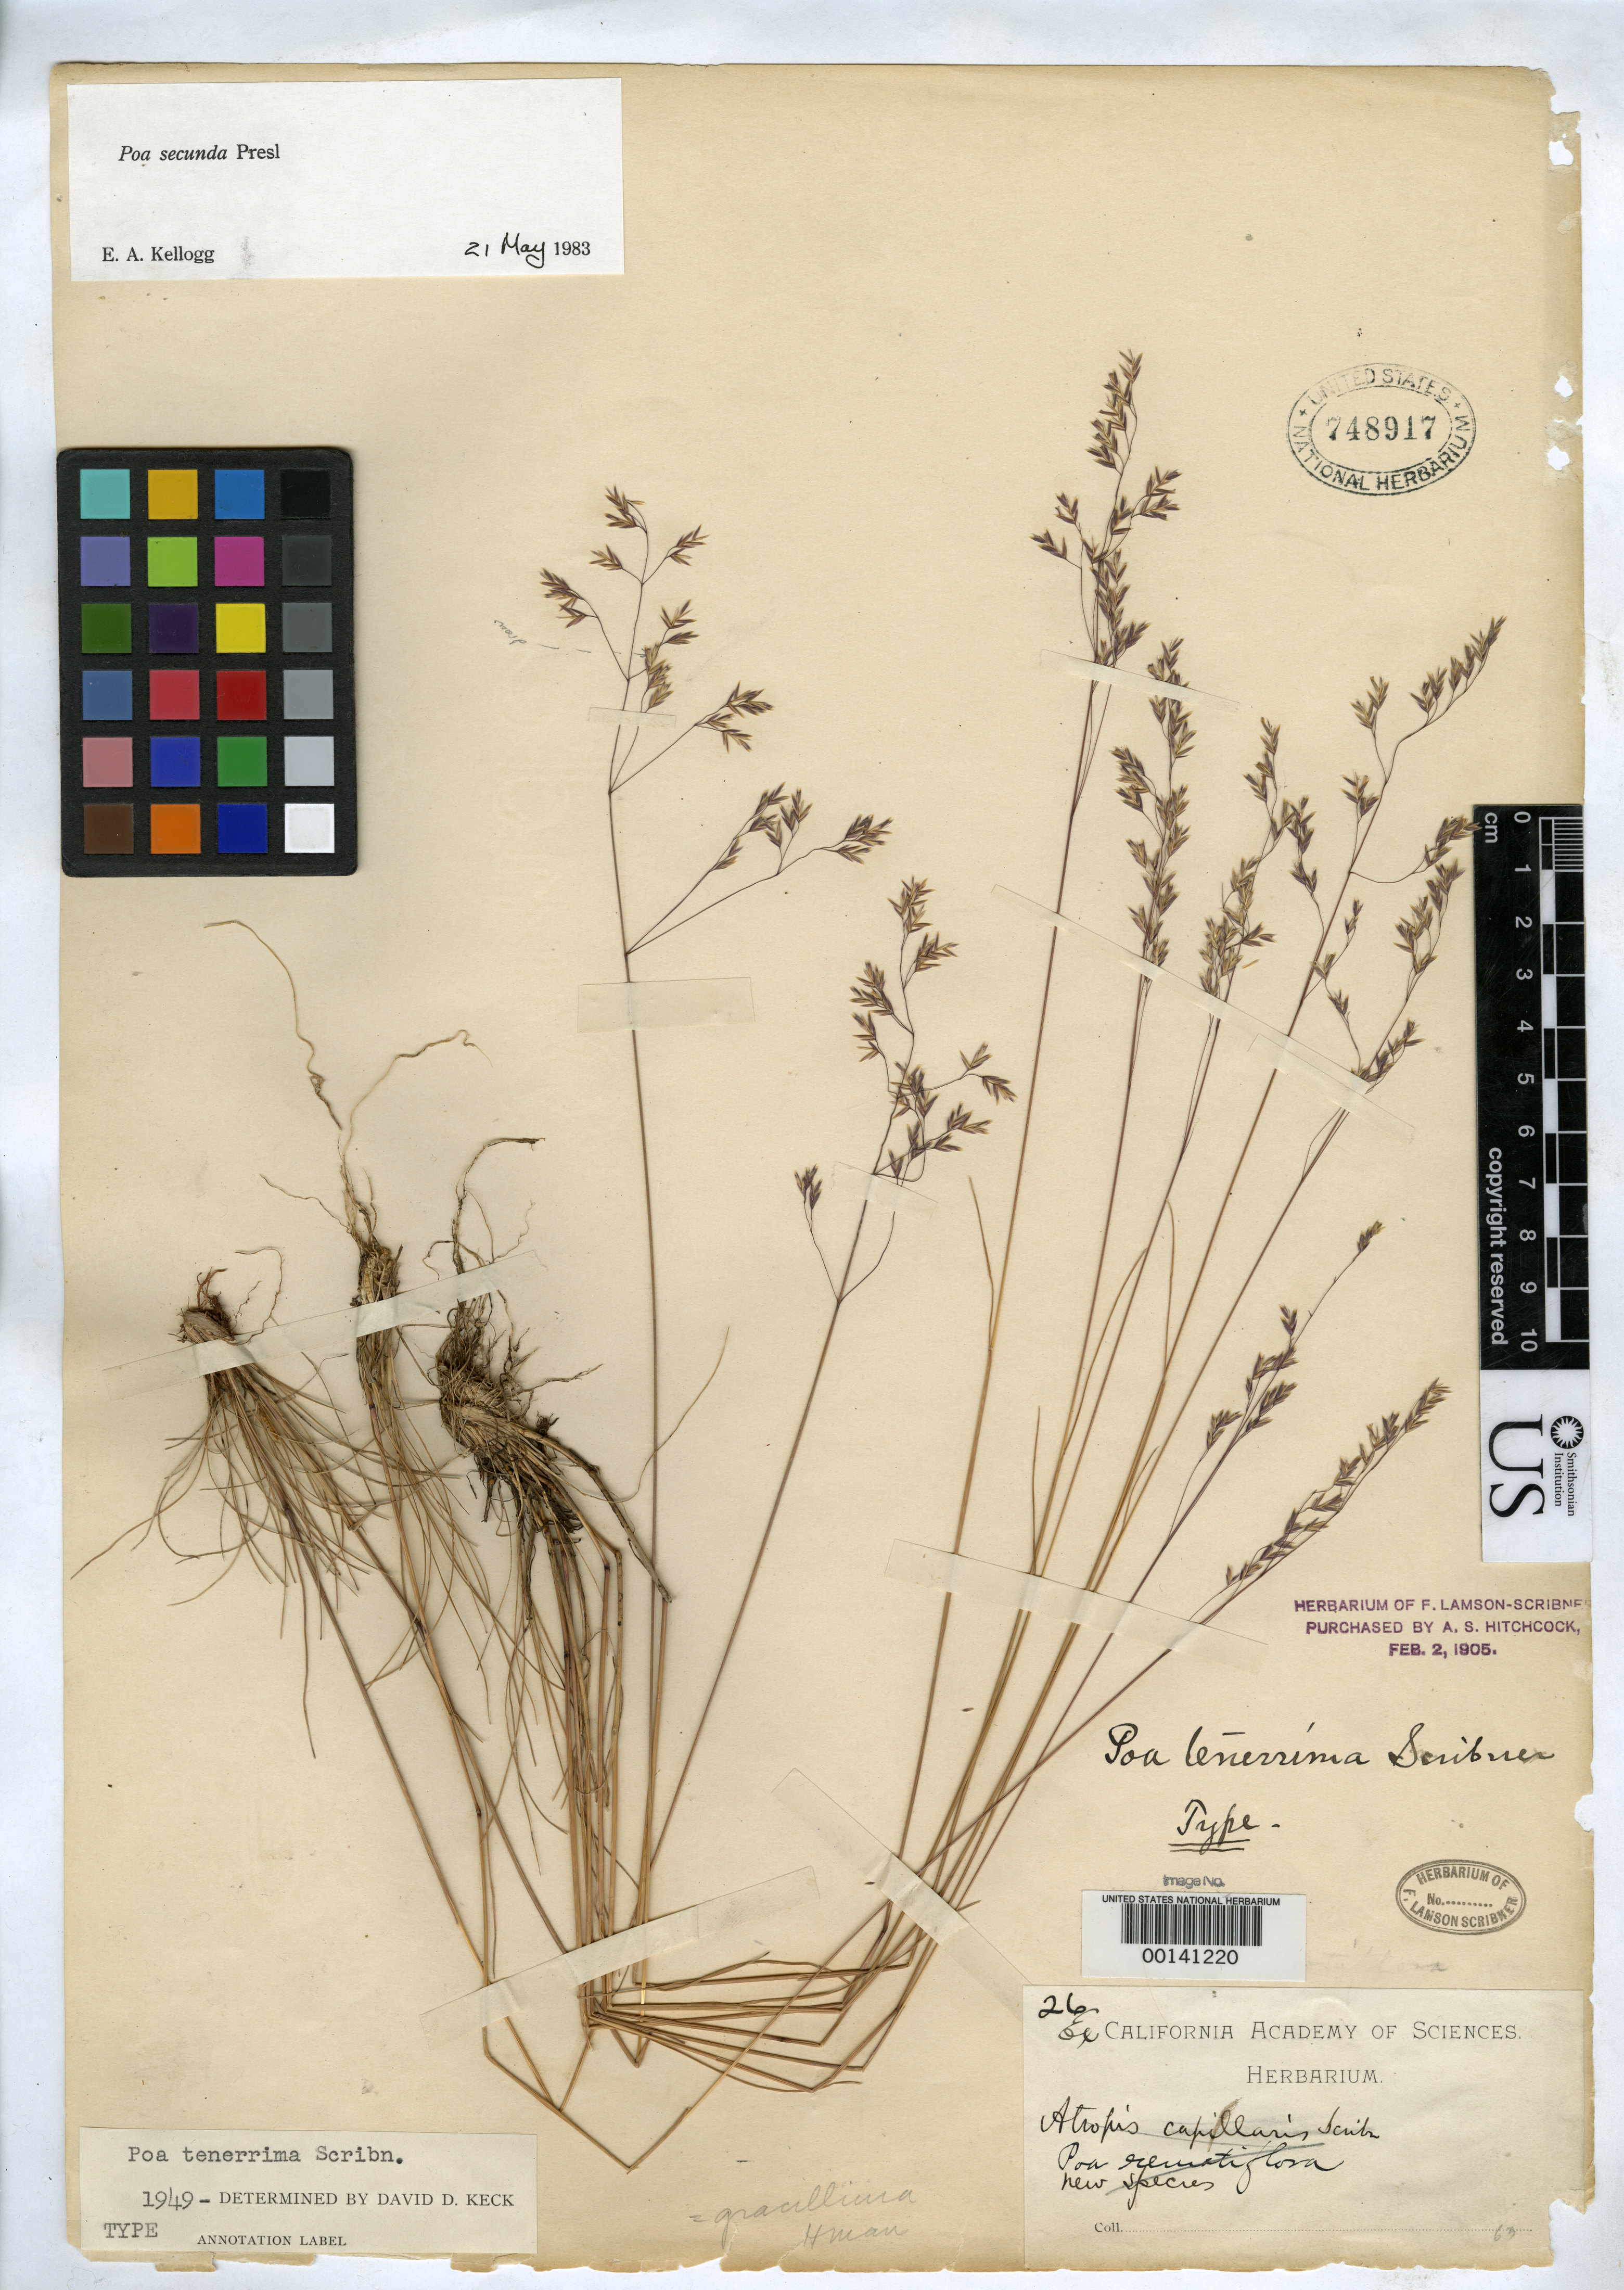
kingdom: Plantae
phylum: Tracheophyta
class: Liliopsida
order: Poales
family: Poaceae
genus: Poa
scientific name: Poa tenerrima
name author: Scribn.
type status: Holotype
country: United States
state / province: California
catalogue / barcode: US 748917